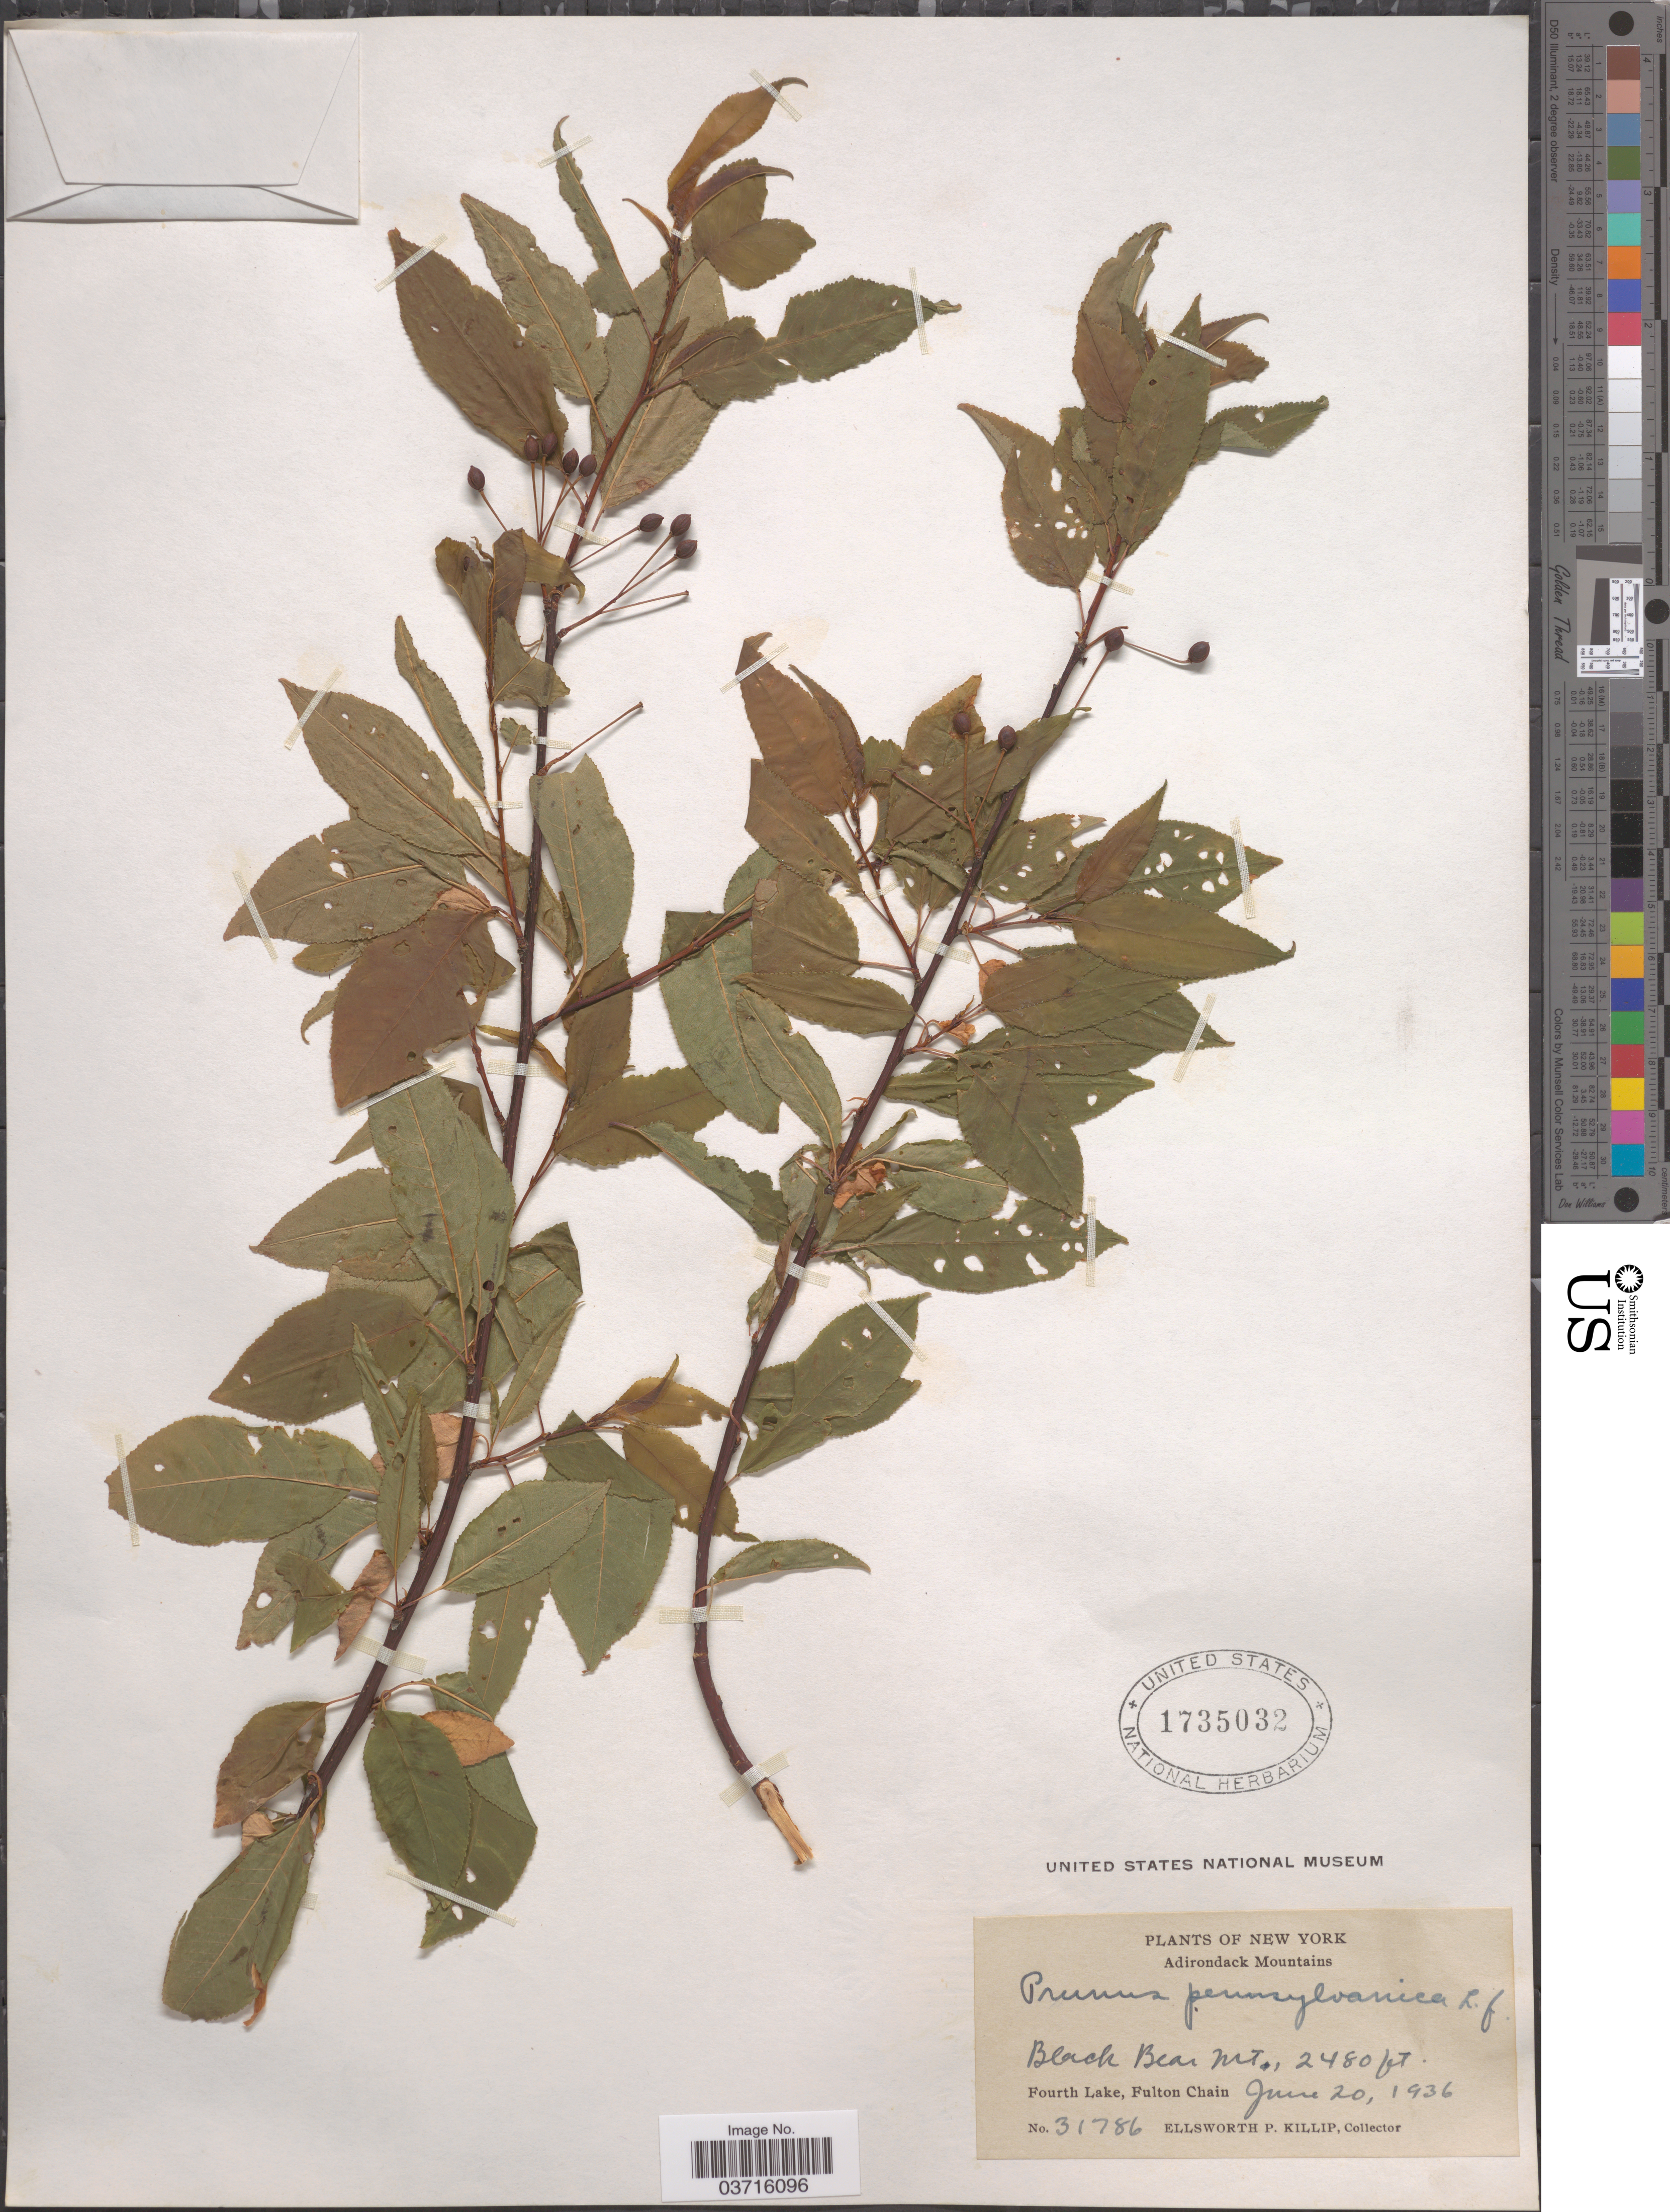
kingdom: Plantae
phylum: Tracheophyta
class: Magnoliopsida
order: Rosales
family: Rosaceae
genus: Prunus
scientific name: Prunus pensylvanica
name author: L. f.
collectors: E. P. Killip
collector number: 31786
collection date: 1936-06-20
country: United States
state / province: New York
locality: Adirondack Mountains. Black Bear Mt. Fourth Lake, Fulton Chain.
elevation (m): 756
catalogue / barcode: US 1735032